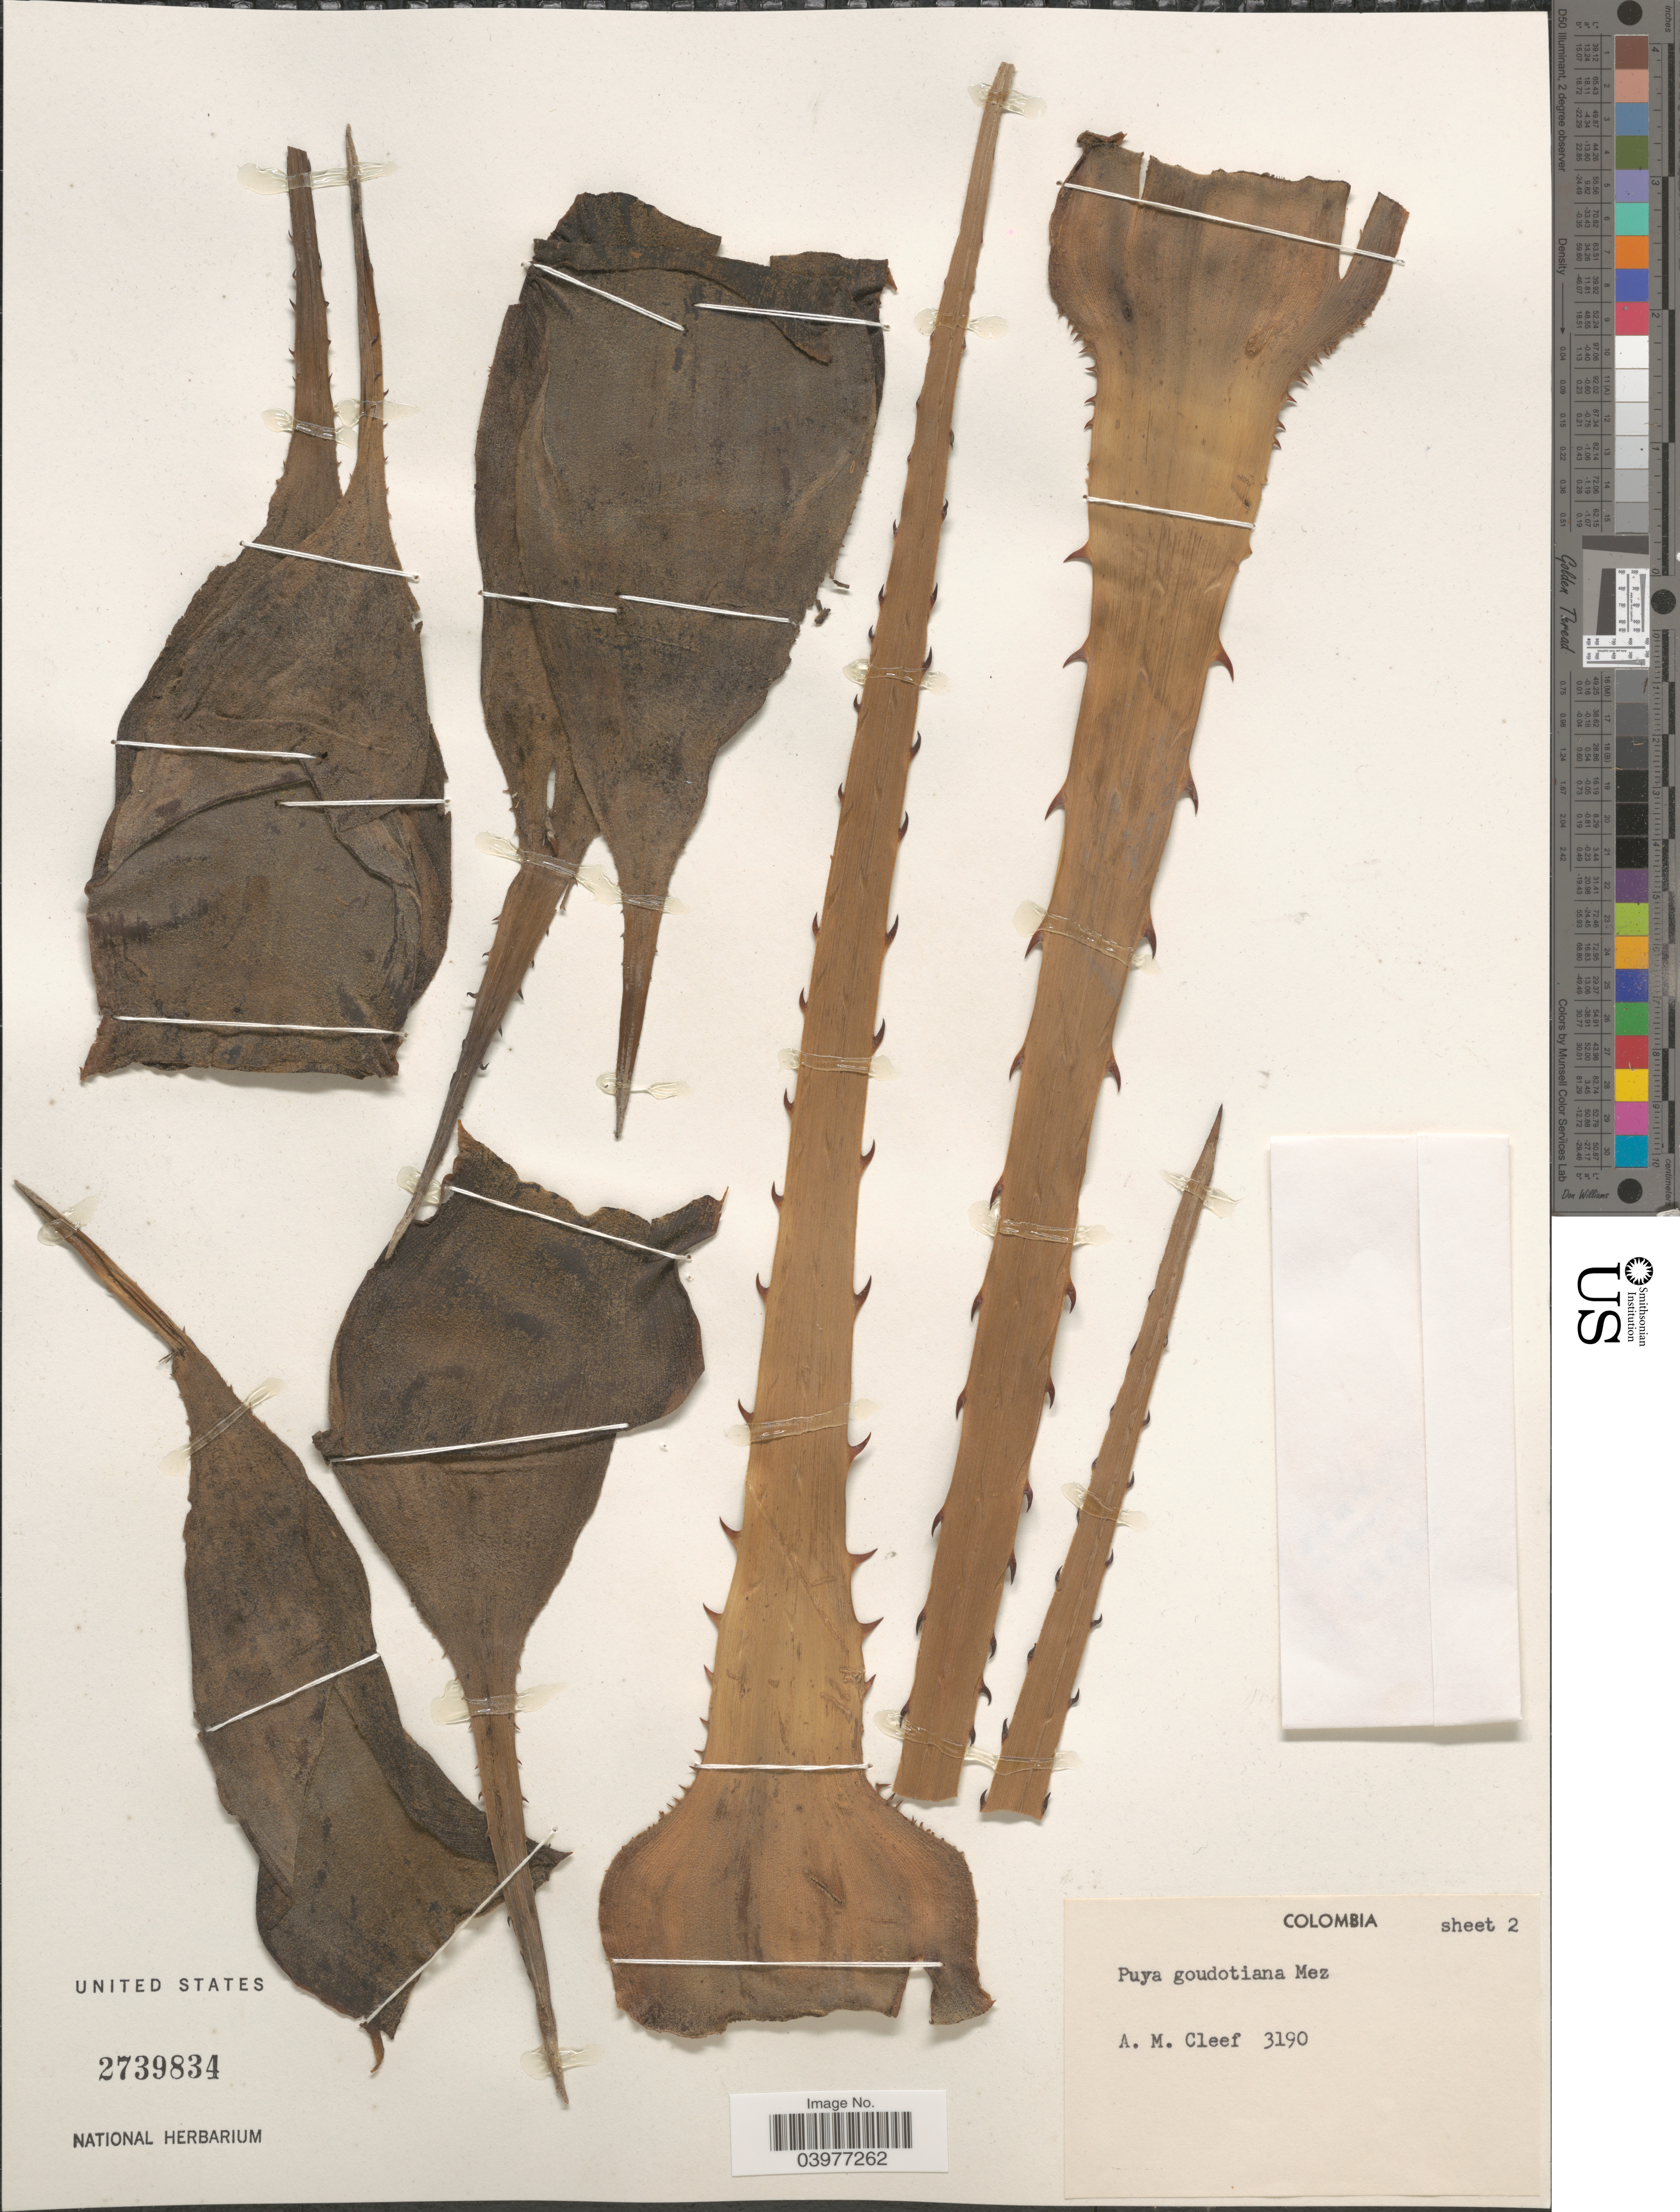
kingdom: Plantae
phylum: Tracheophyta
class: Liliopsida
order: Poales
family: Bromeliaceae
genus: Puya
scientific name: Puya goudotiana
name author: Mez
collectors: A. M. Cleef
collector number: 3190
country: Colombia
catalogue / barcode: US 2739834